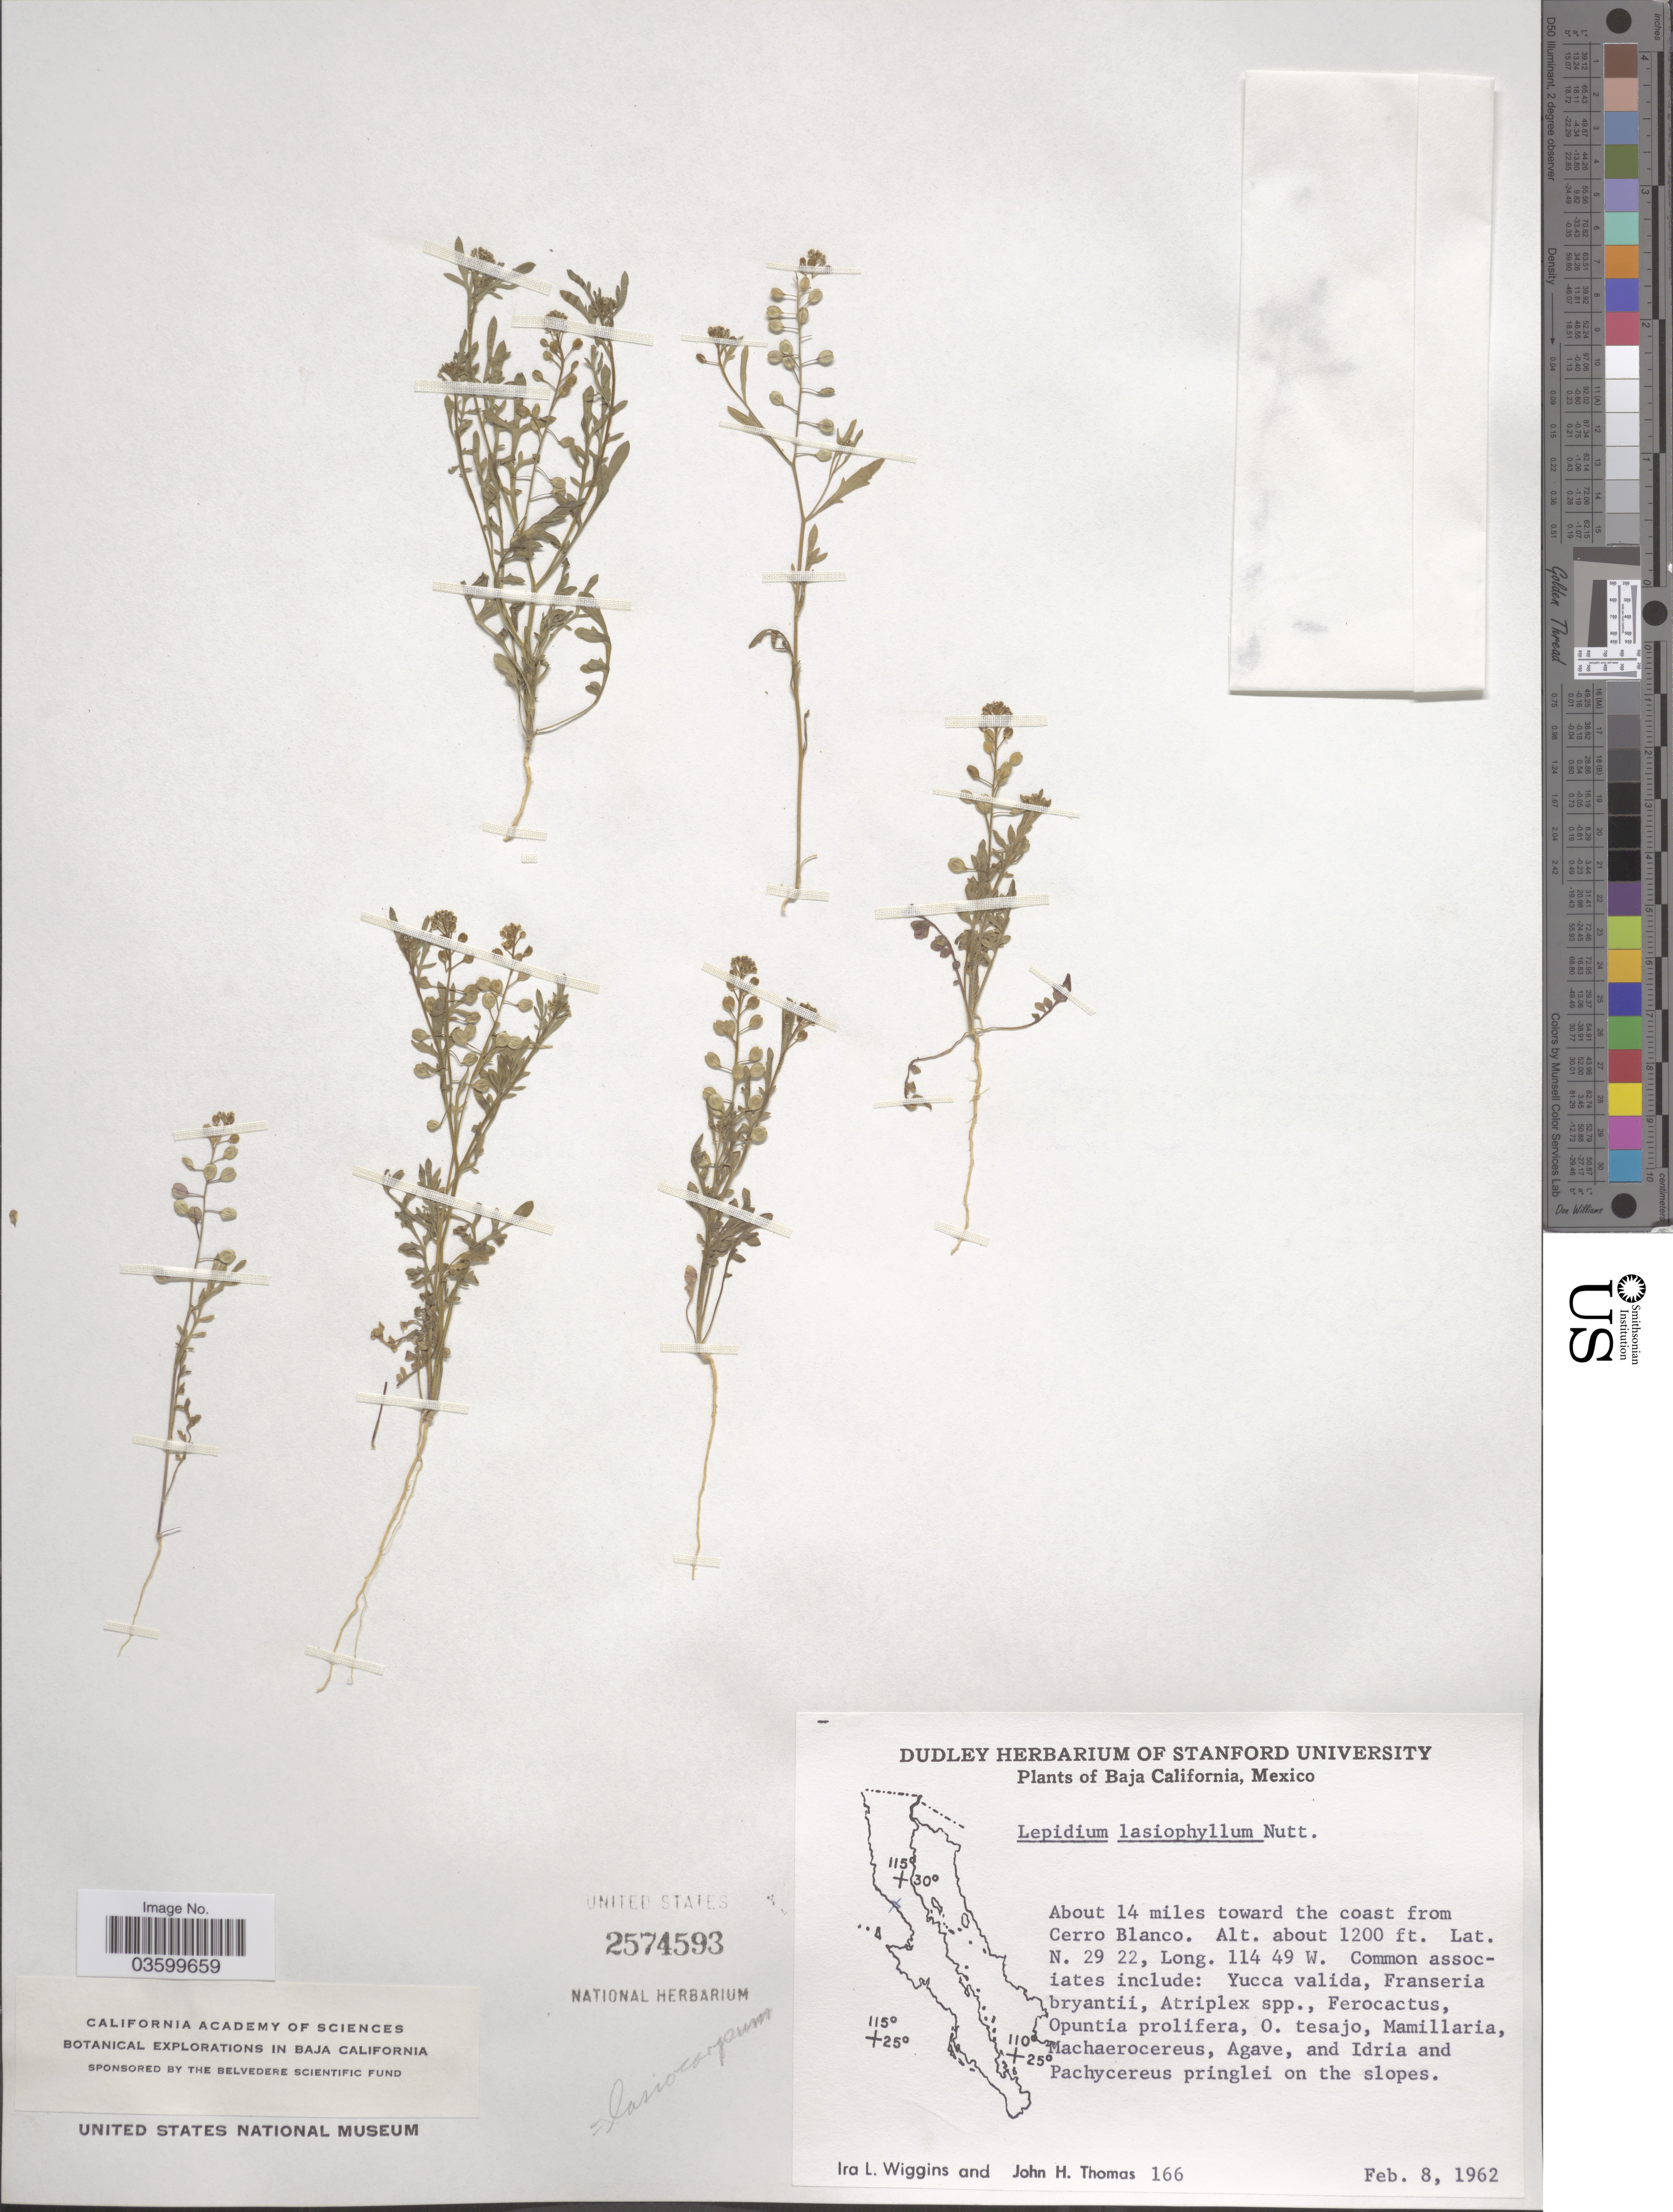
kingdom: Plantae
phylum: Tracheophyta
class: Magnoliopsida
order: Brassicales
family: Brassicaceae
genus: Lepidium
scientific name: Lepidium lasiocarpum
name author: Nutt.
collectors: I. L. Wiggins & J. H. Thomas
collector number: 166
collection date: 1962-02-08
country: Mexico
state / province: Baja California Norte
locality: About 14 miles toward the coast from Cerro Blanco.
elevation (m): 366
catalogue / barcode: US 2574593